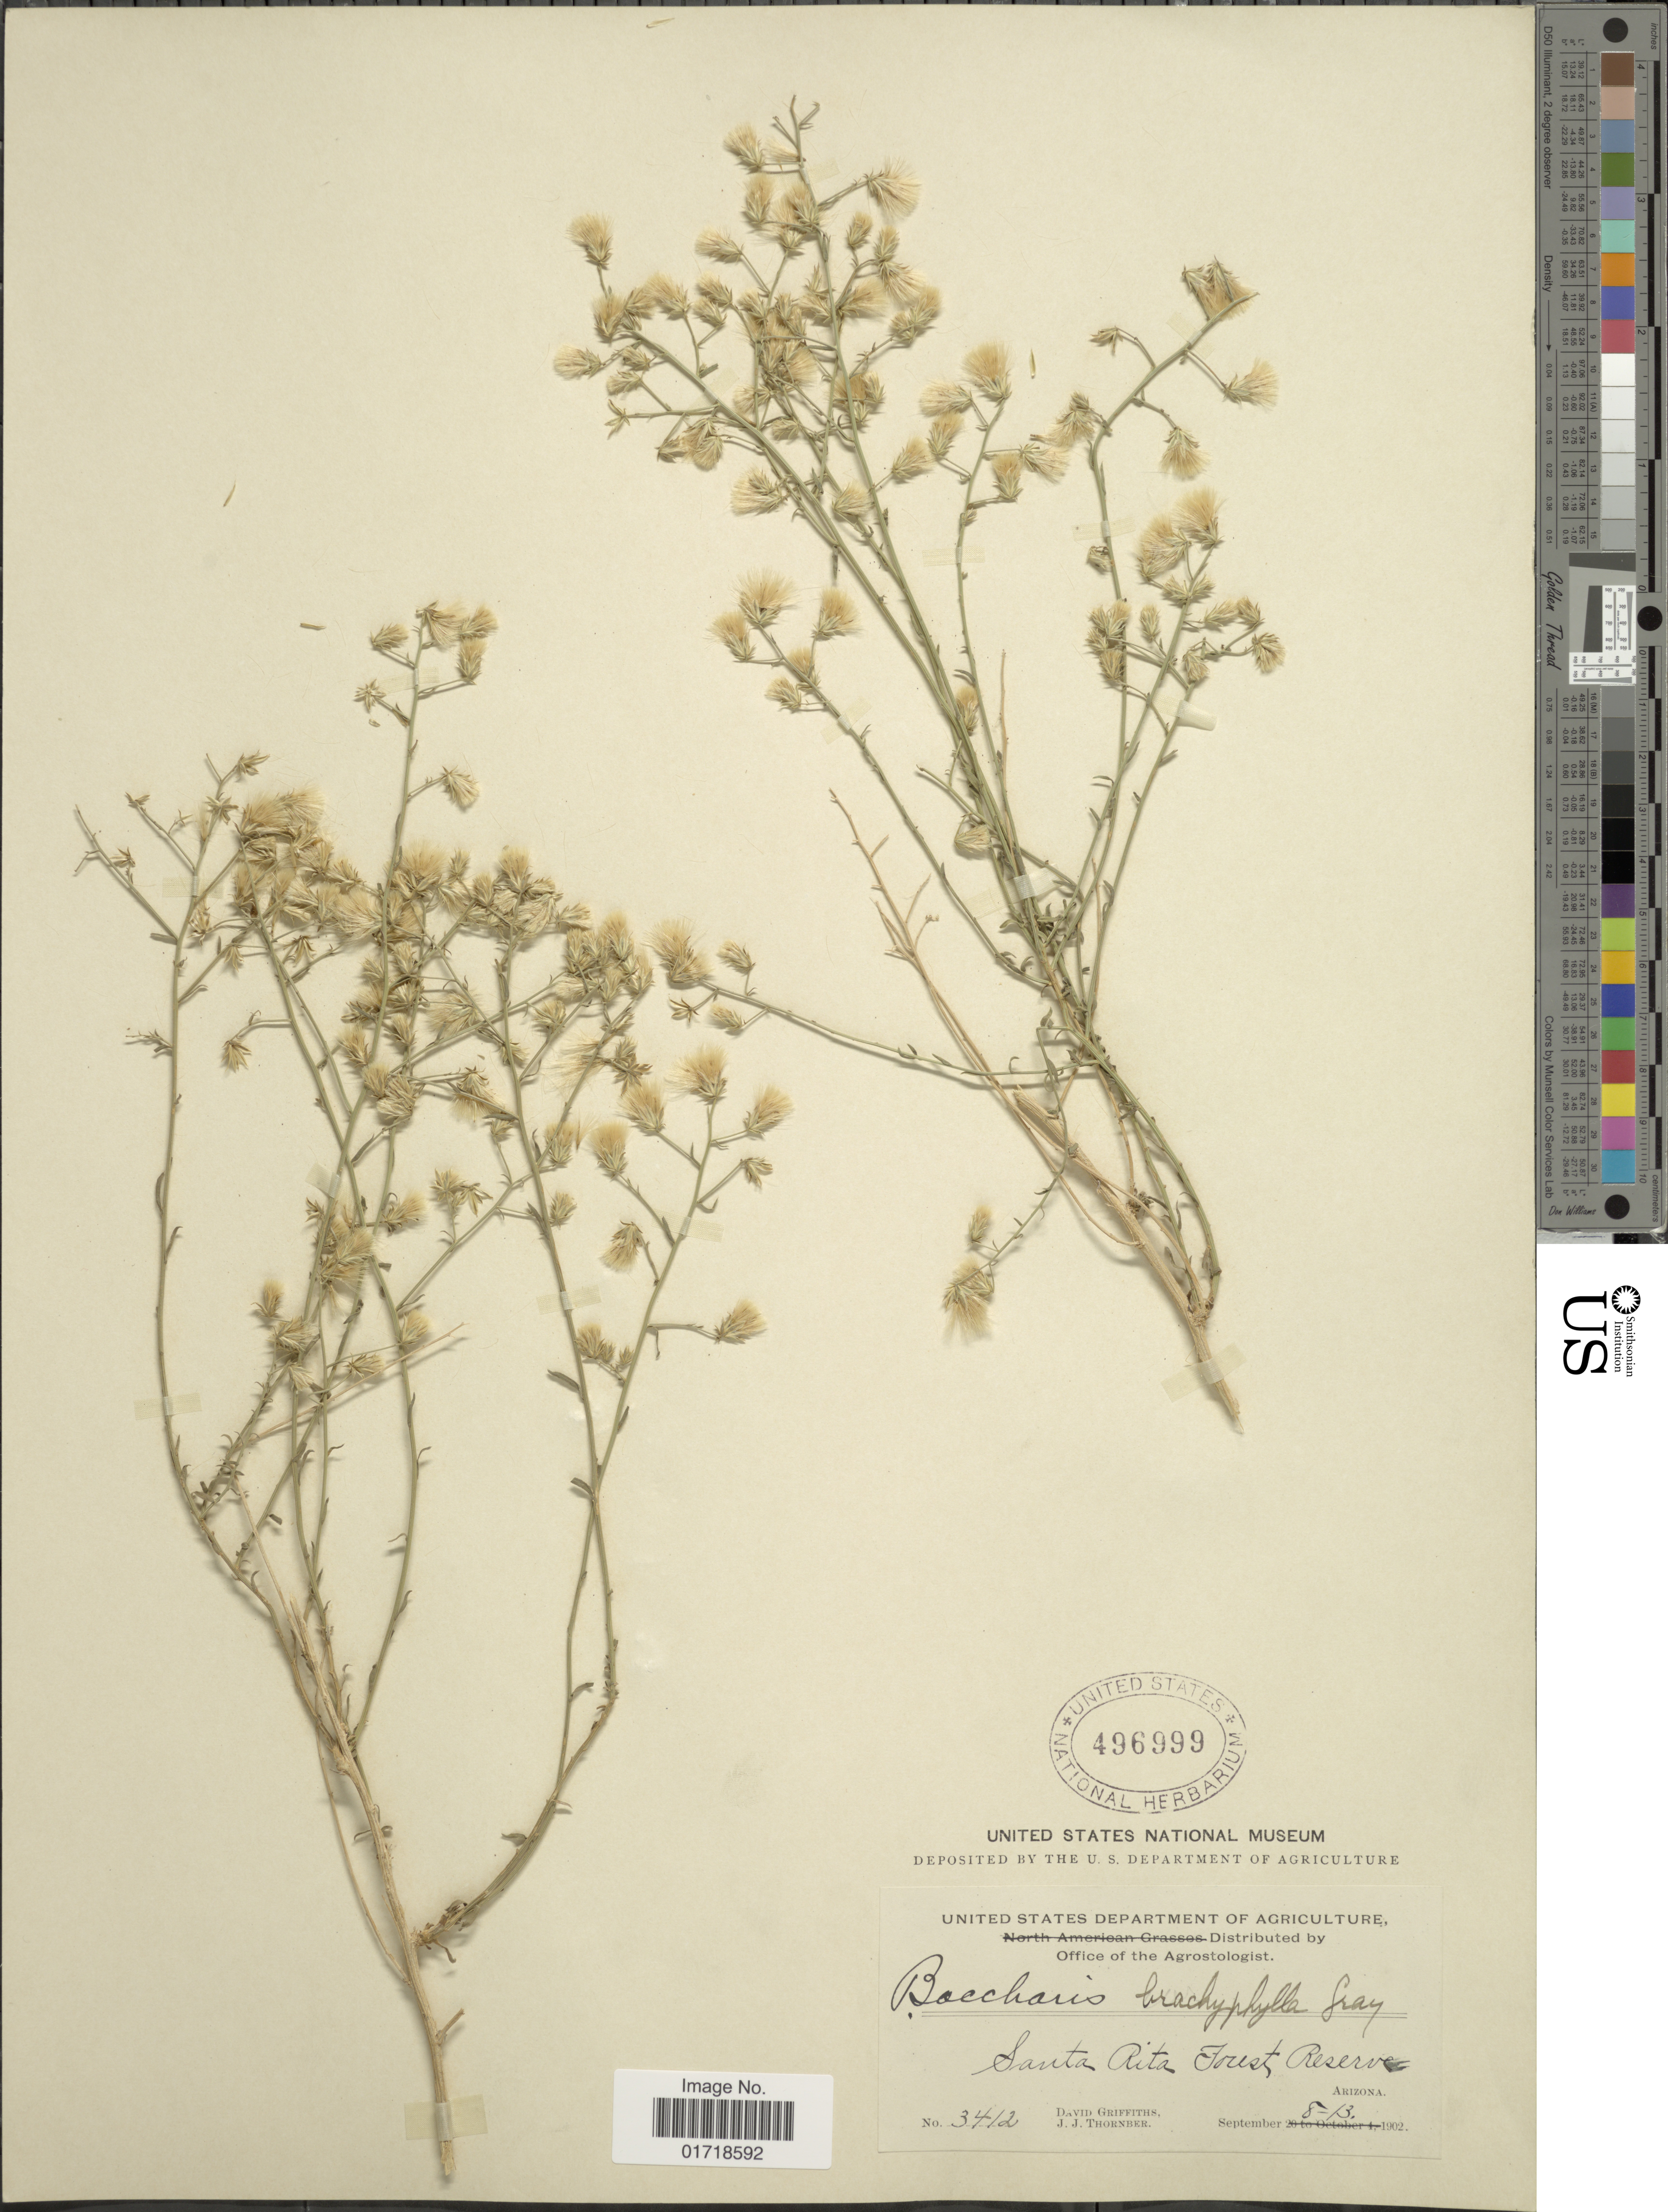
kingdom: Plantae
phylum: Tracheophyta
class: Magnoliopsida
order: Asterales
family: Asteraceae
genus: Baccharis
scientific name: Baccharis brachyphylla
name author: A. Gray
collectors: D. Griffiths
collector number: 3412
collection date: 1902-09-08/1902-09-13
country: United States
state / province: Arizona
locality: Santa Rita Forest Reserve.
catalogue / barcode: US 496999